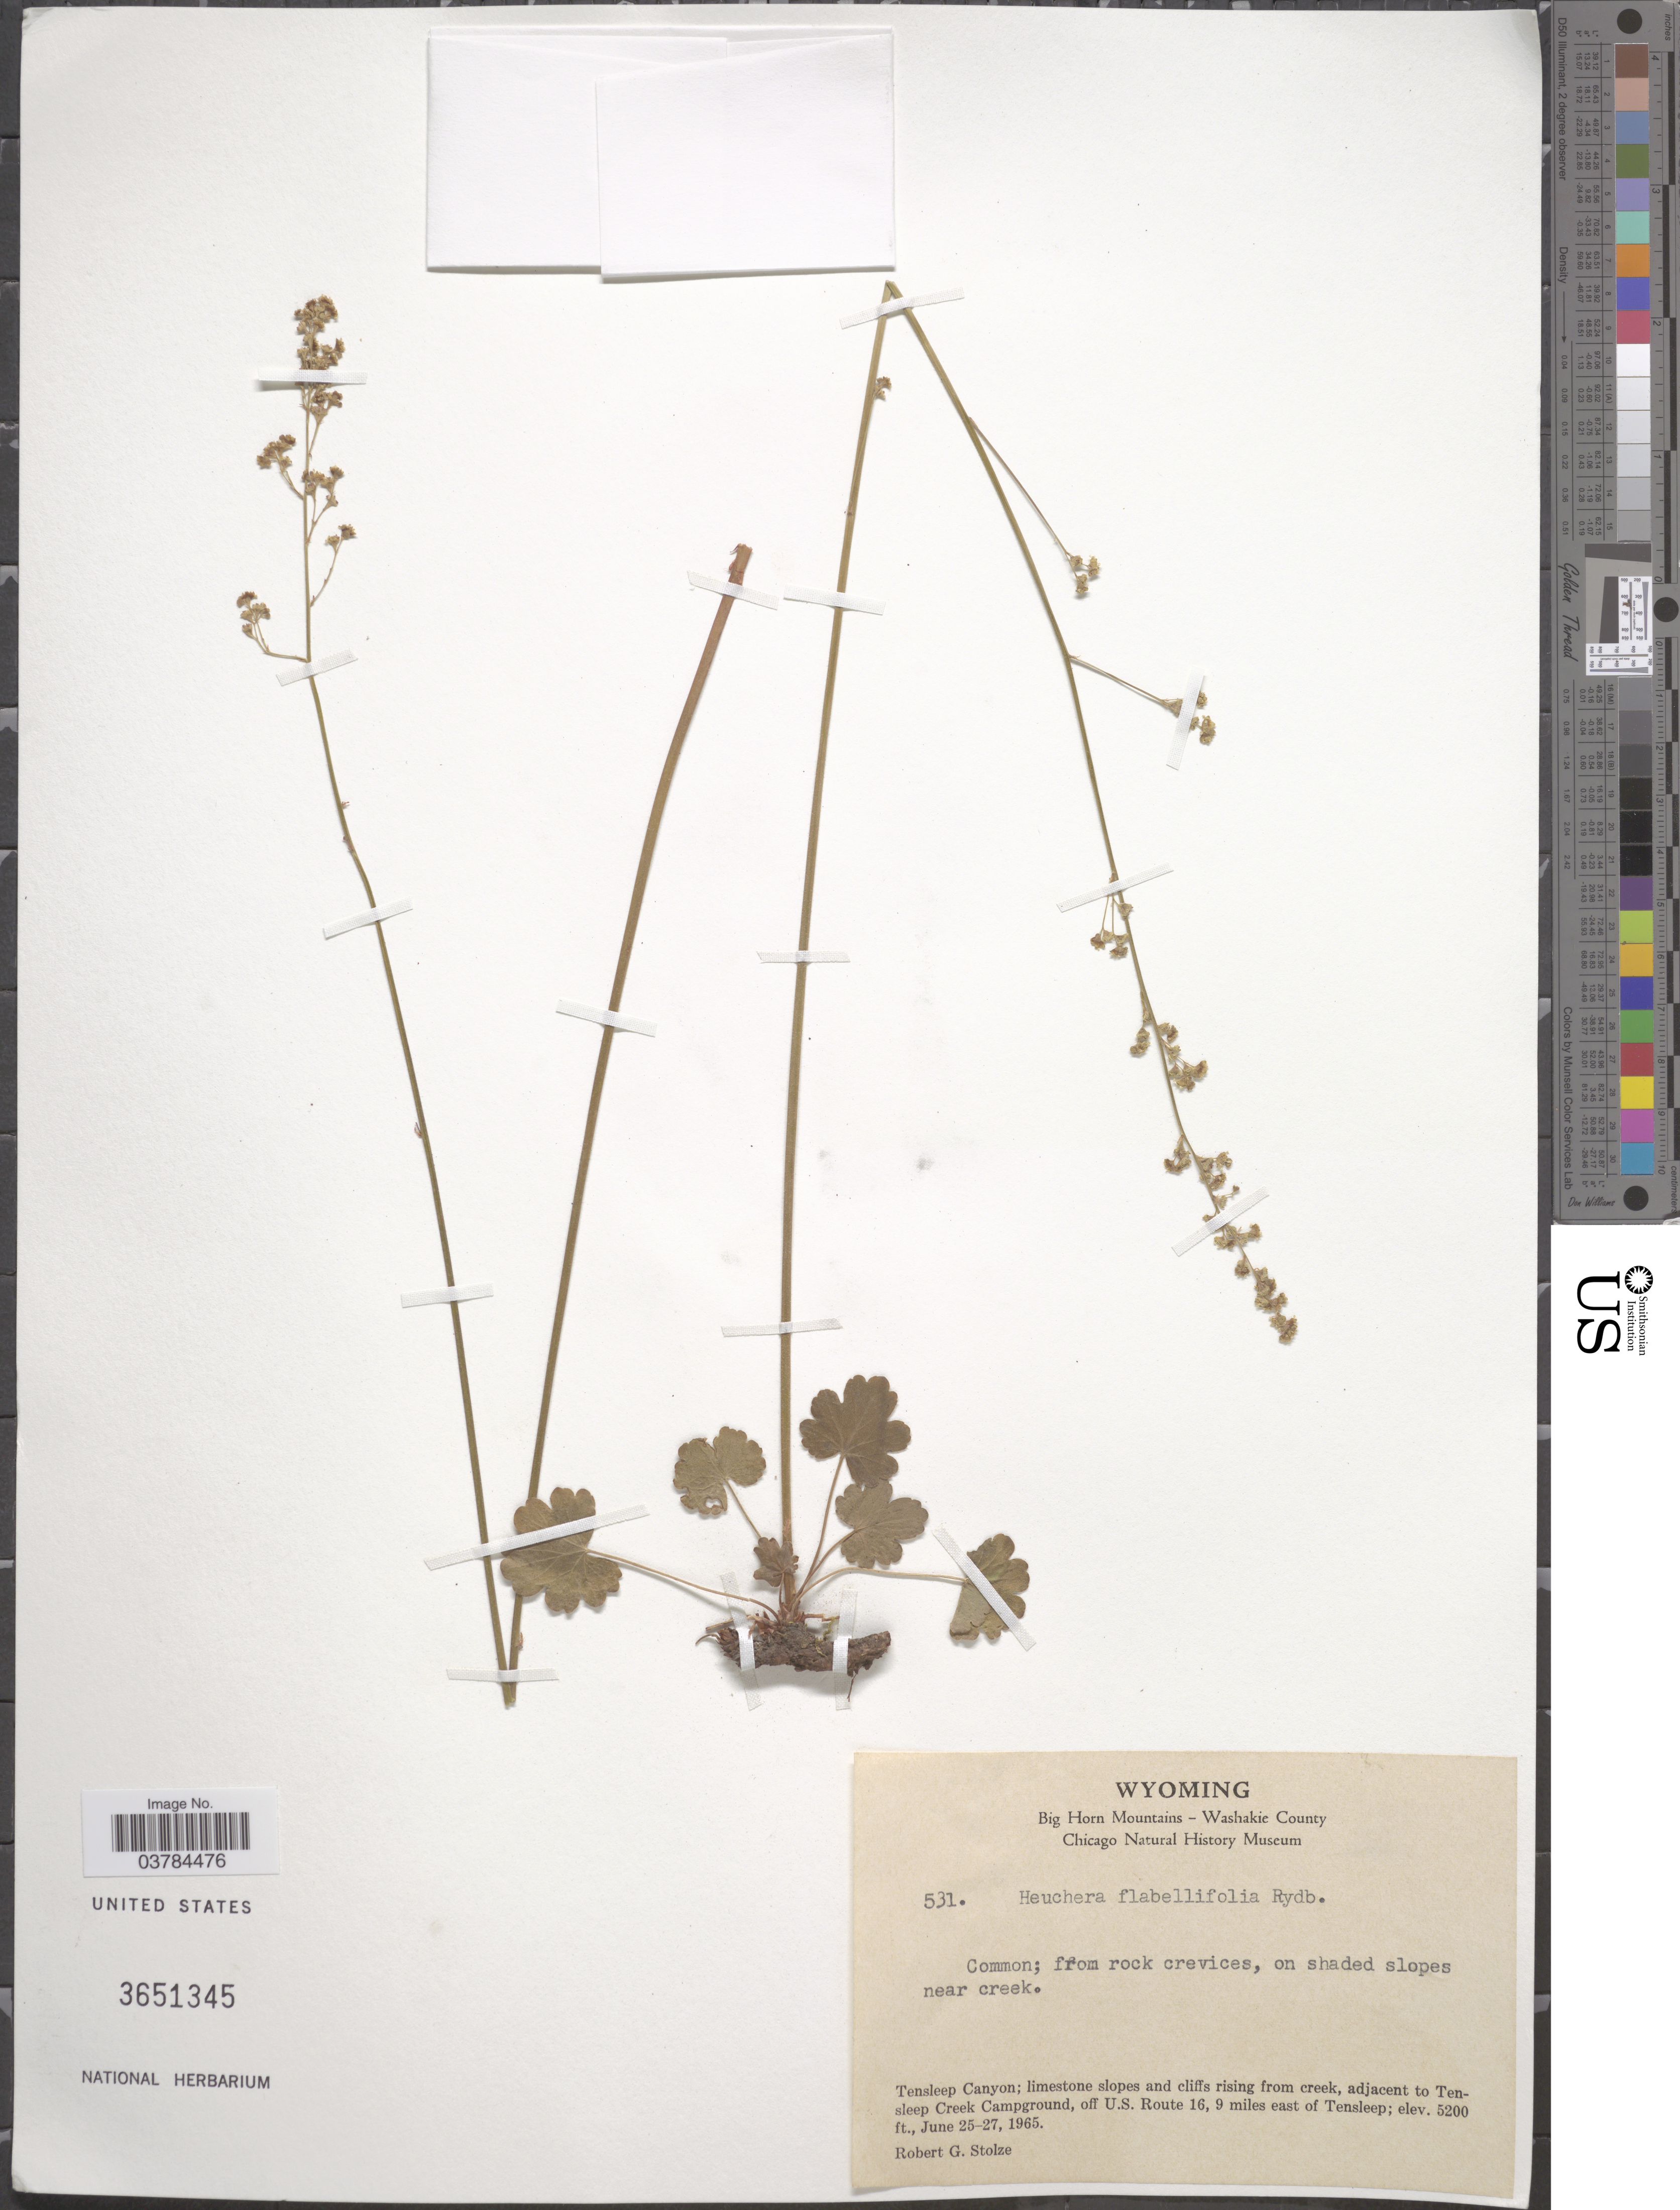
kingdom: Plantae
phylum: Tracheophyta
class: Magnoliopsida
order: Saxifragales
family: Saxifragaceae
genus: Heuchera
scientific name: Heuchera flabellifolia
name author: Rydb.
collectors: R. G. Stolze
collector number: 531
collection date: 1965-06-25/1965-06-27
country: United States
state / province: Wyoming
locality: Big Horn Mountains - Washakie County. Tensleep Canyon; limestone slopes and cliffs rising from creek, adjacent to Tensleep Creek Campground, off U.S. Route 16, 9 miles east of Tensleep.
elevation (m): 1585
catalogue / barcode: US 3651345